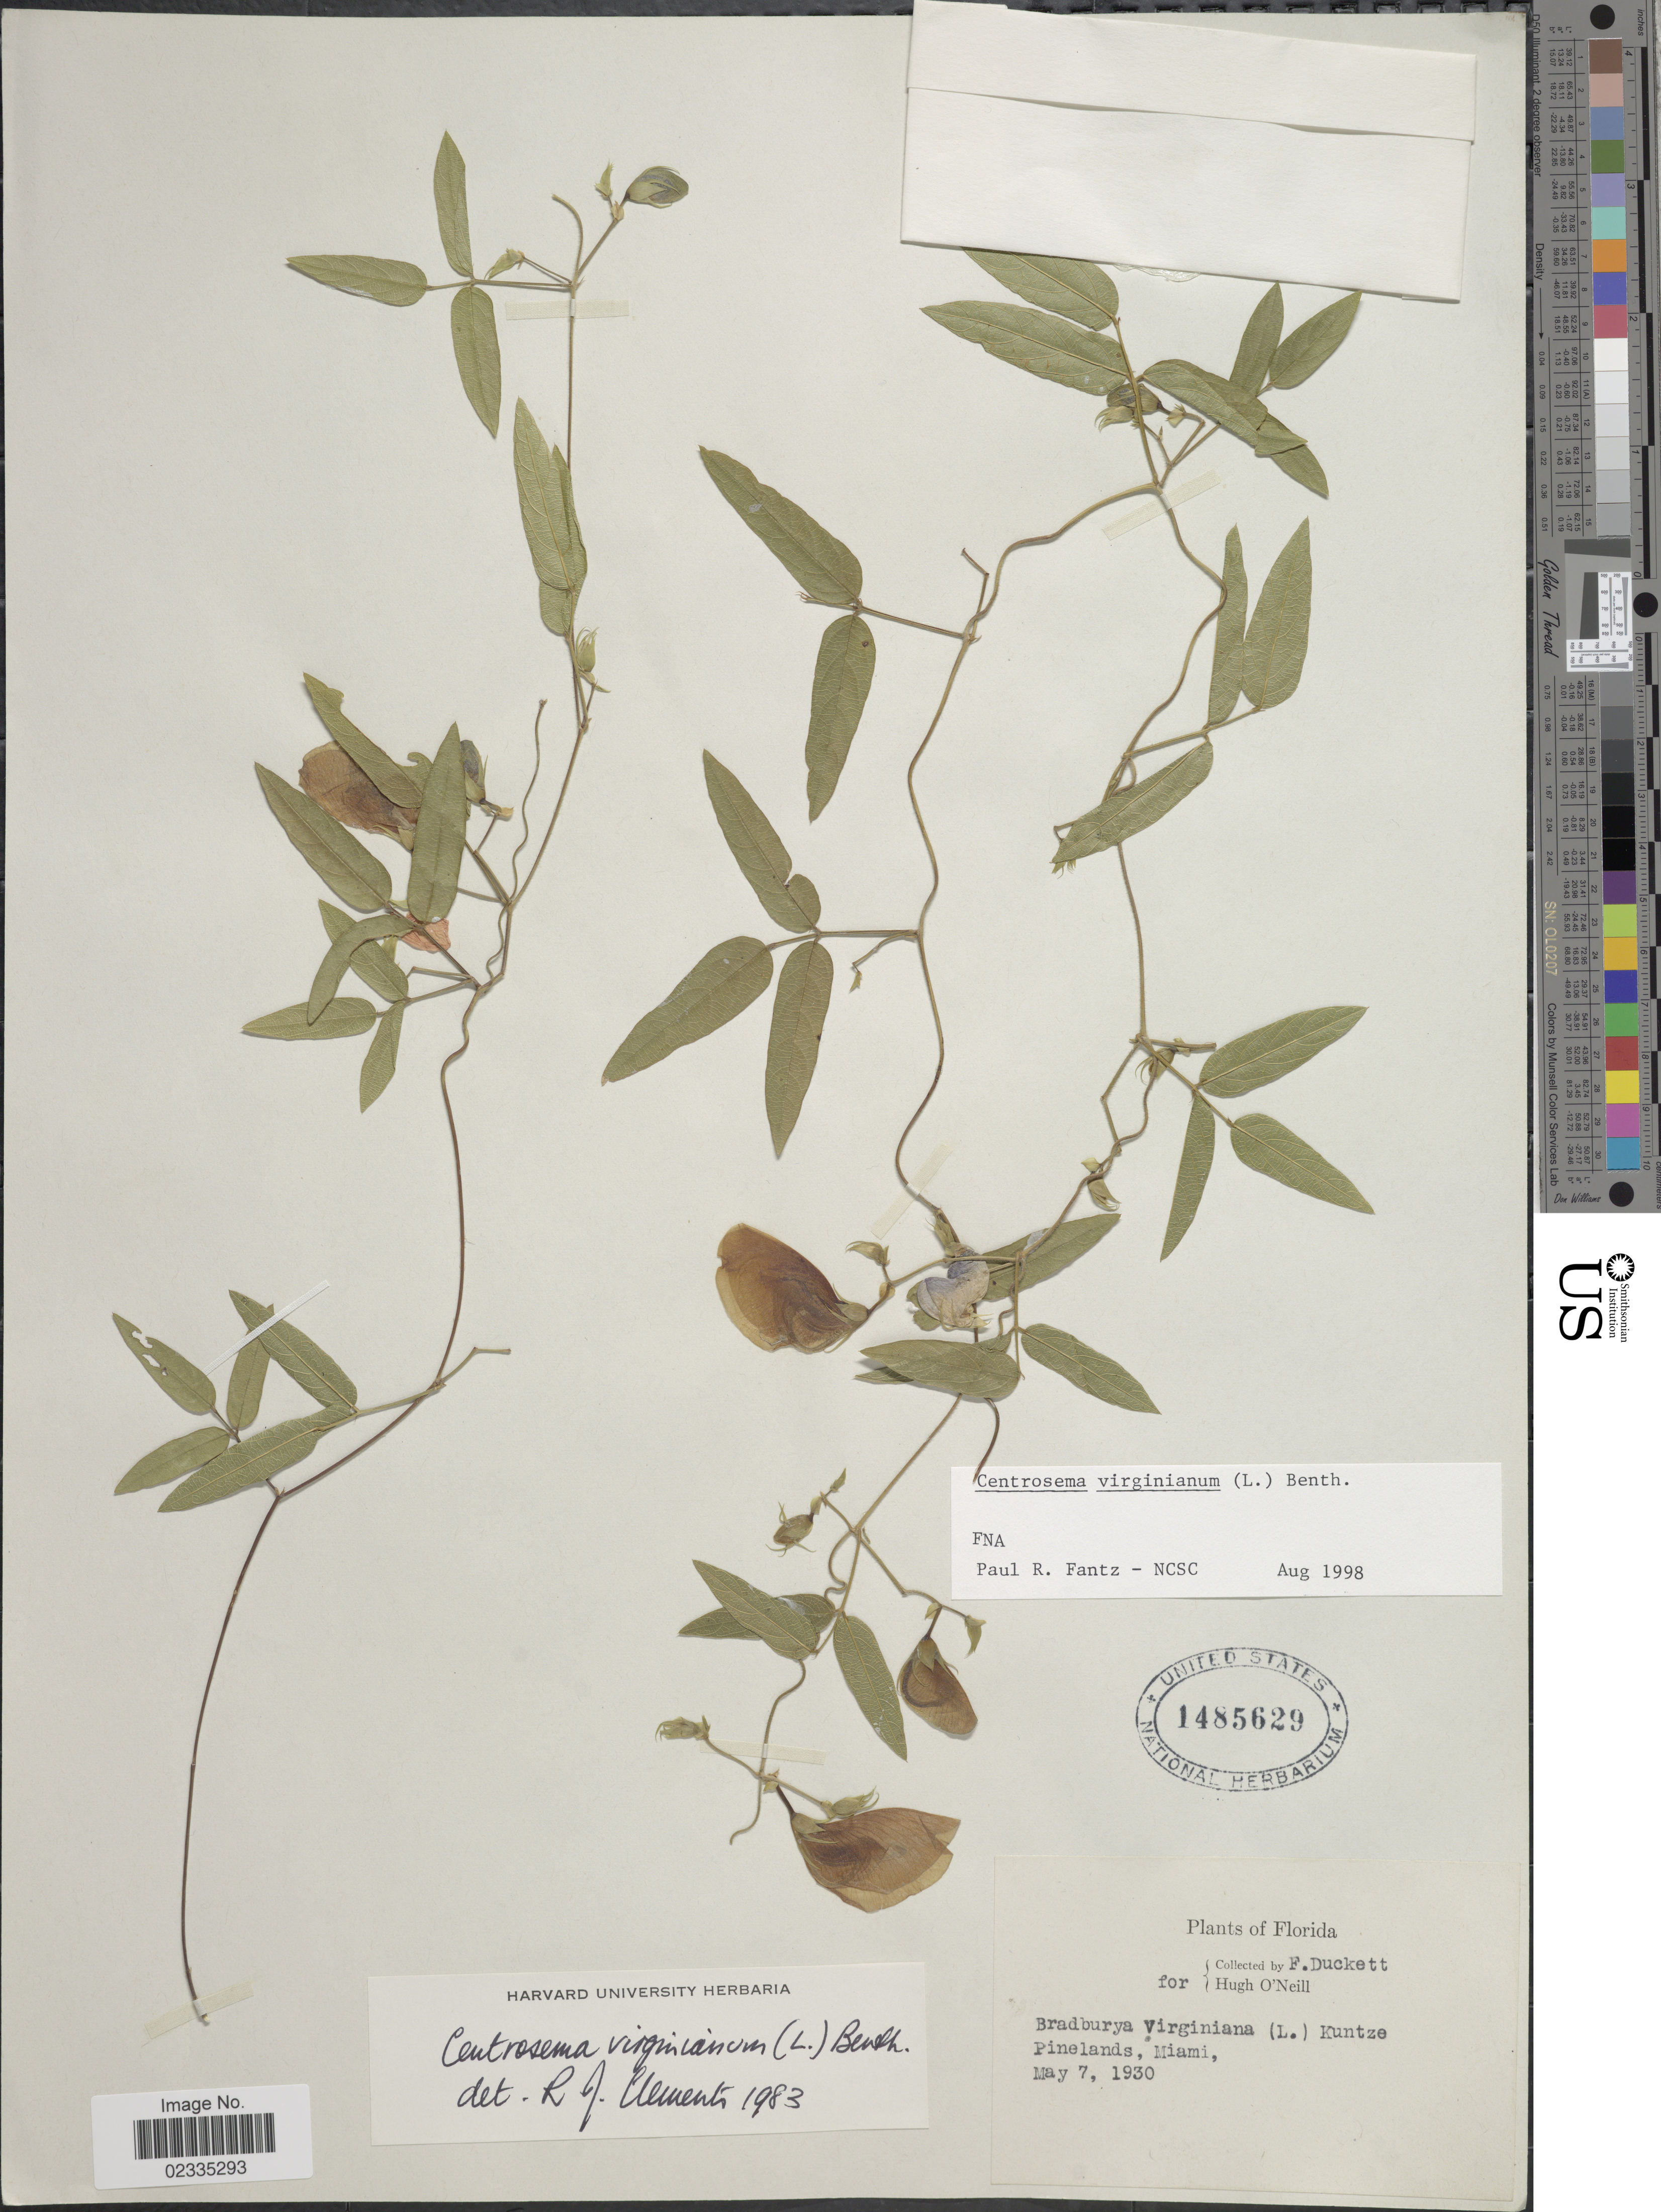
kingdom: Plantae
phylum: Tracheophyta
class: Magnoliopsida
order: Fabales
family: Fabaceae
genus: Centrosema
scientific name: Centrosema virginianum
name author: (L.) Benth.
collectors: F. Duckett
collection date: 1930-05-07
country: United States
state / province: Florida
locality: Pinelands, Miami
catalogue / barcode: US 1485629